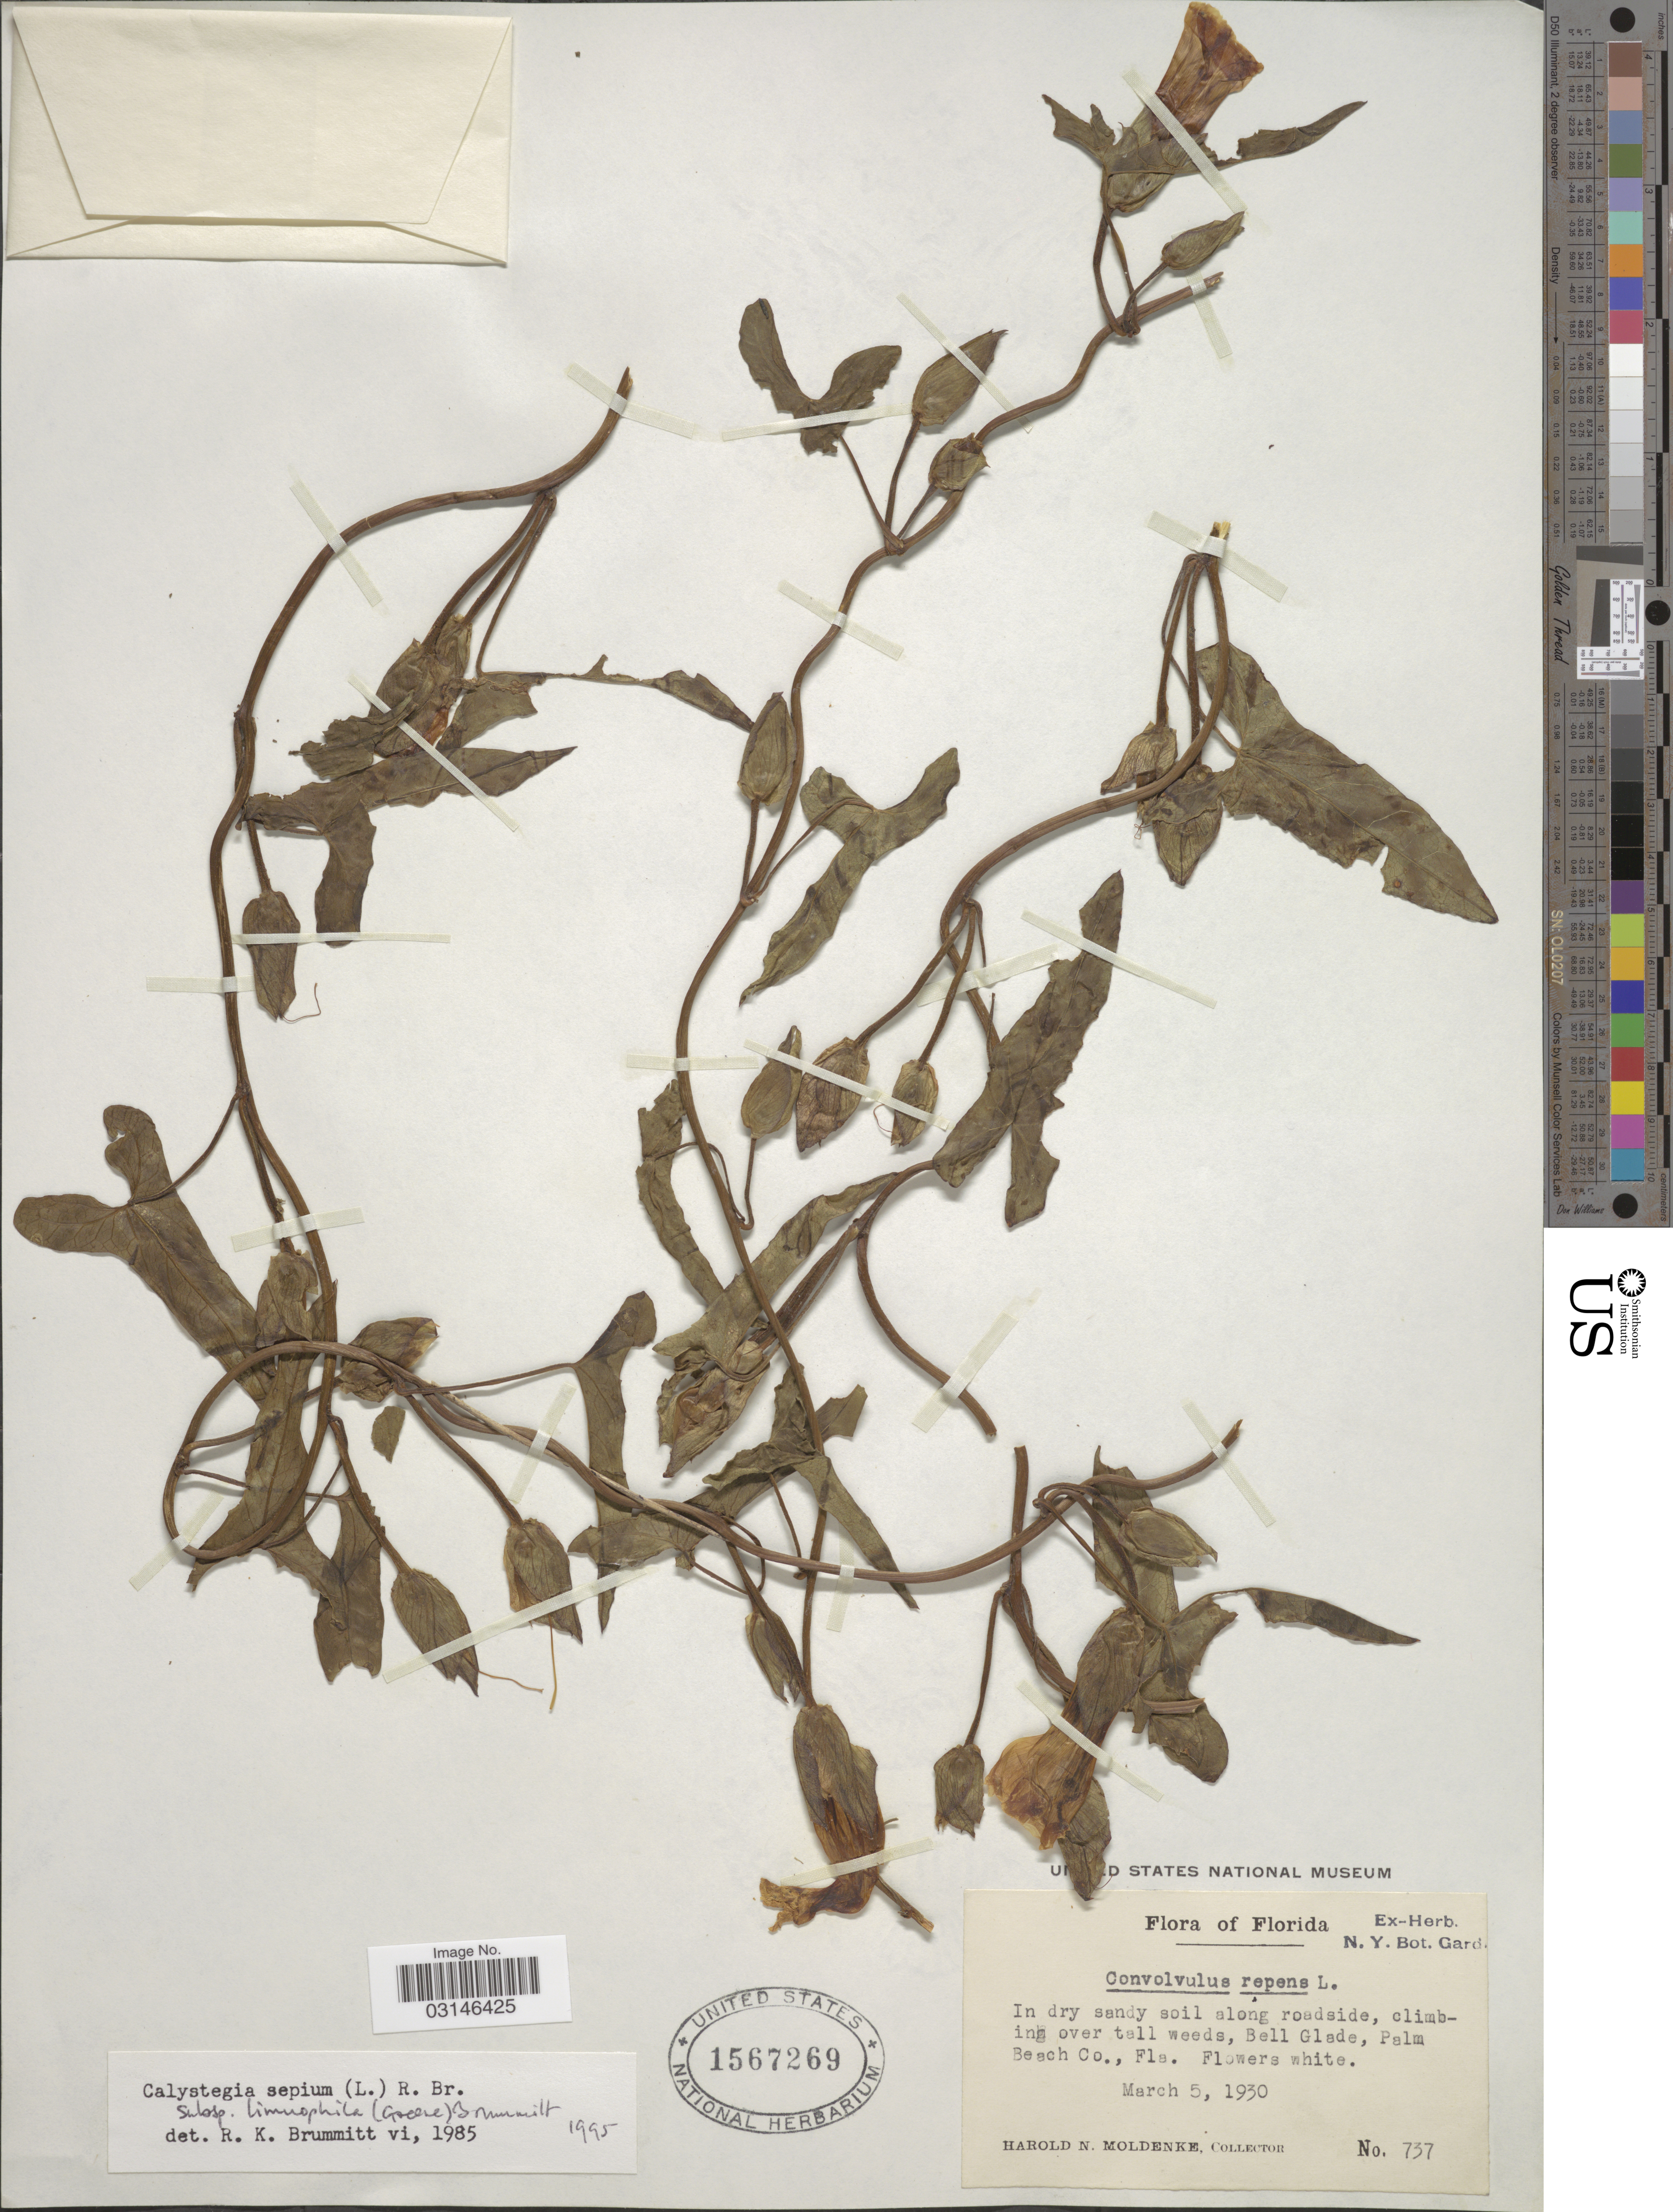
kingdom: Plantae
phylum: Tracheophyta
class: Magnoliopsida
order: Solanales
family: Convolvulaceae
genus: Calystegia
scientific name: Calystegia sepium subsp. limnophila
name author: (Greene) Brummitt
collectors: H. N. Moldenke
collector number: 737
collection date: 1930-03-05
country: United States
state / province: Florida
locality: Bell Glade, Palm Beach Co., Fla.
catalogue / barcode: US 1567269